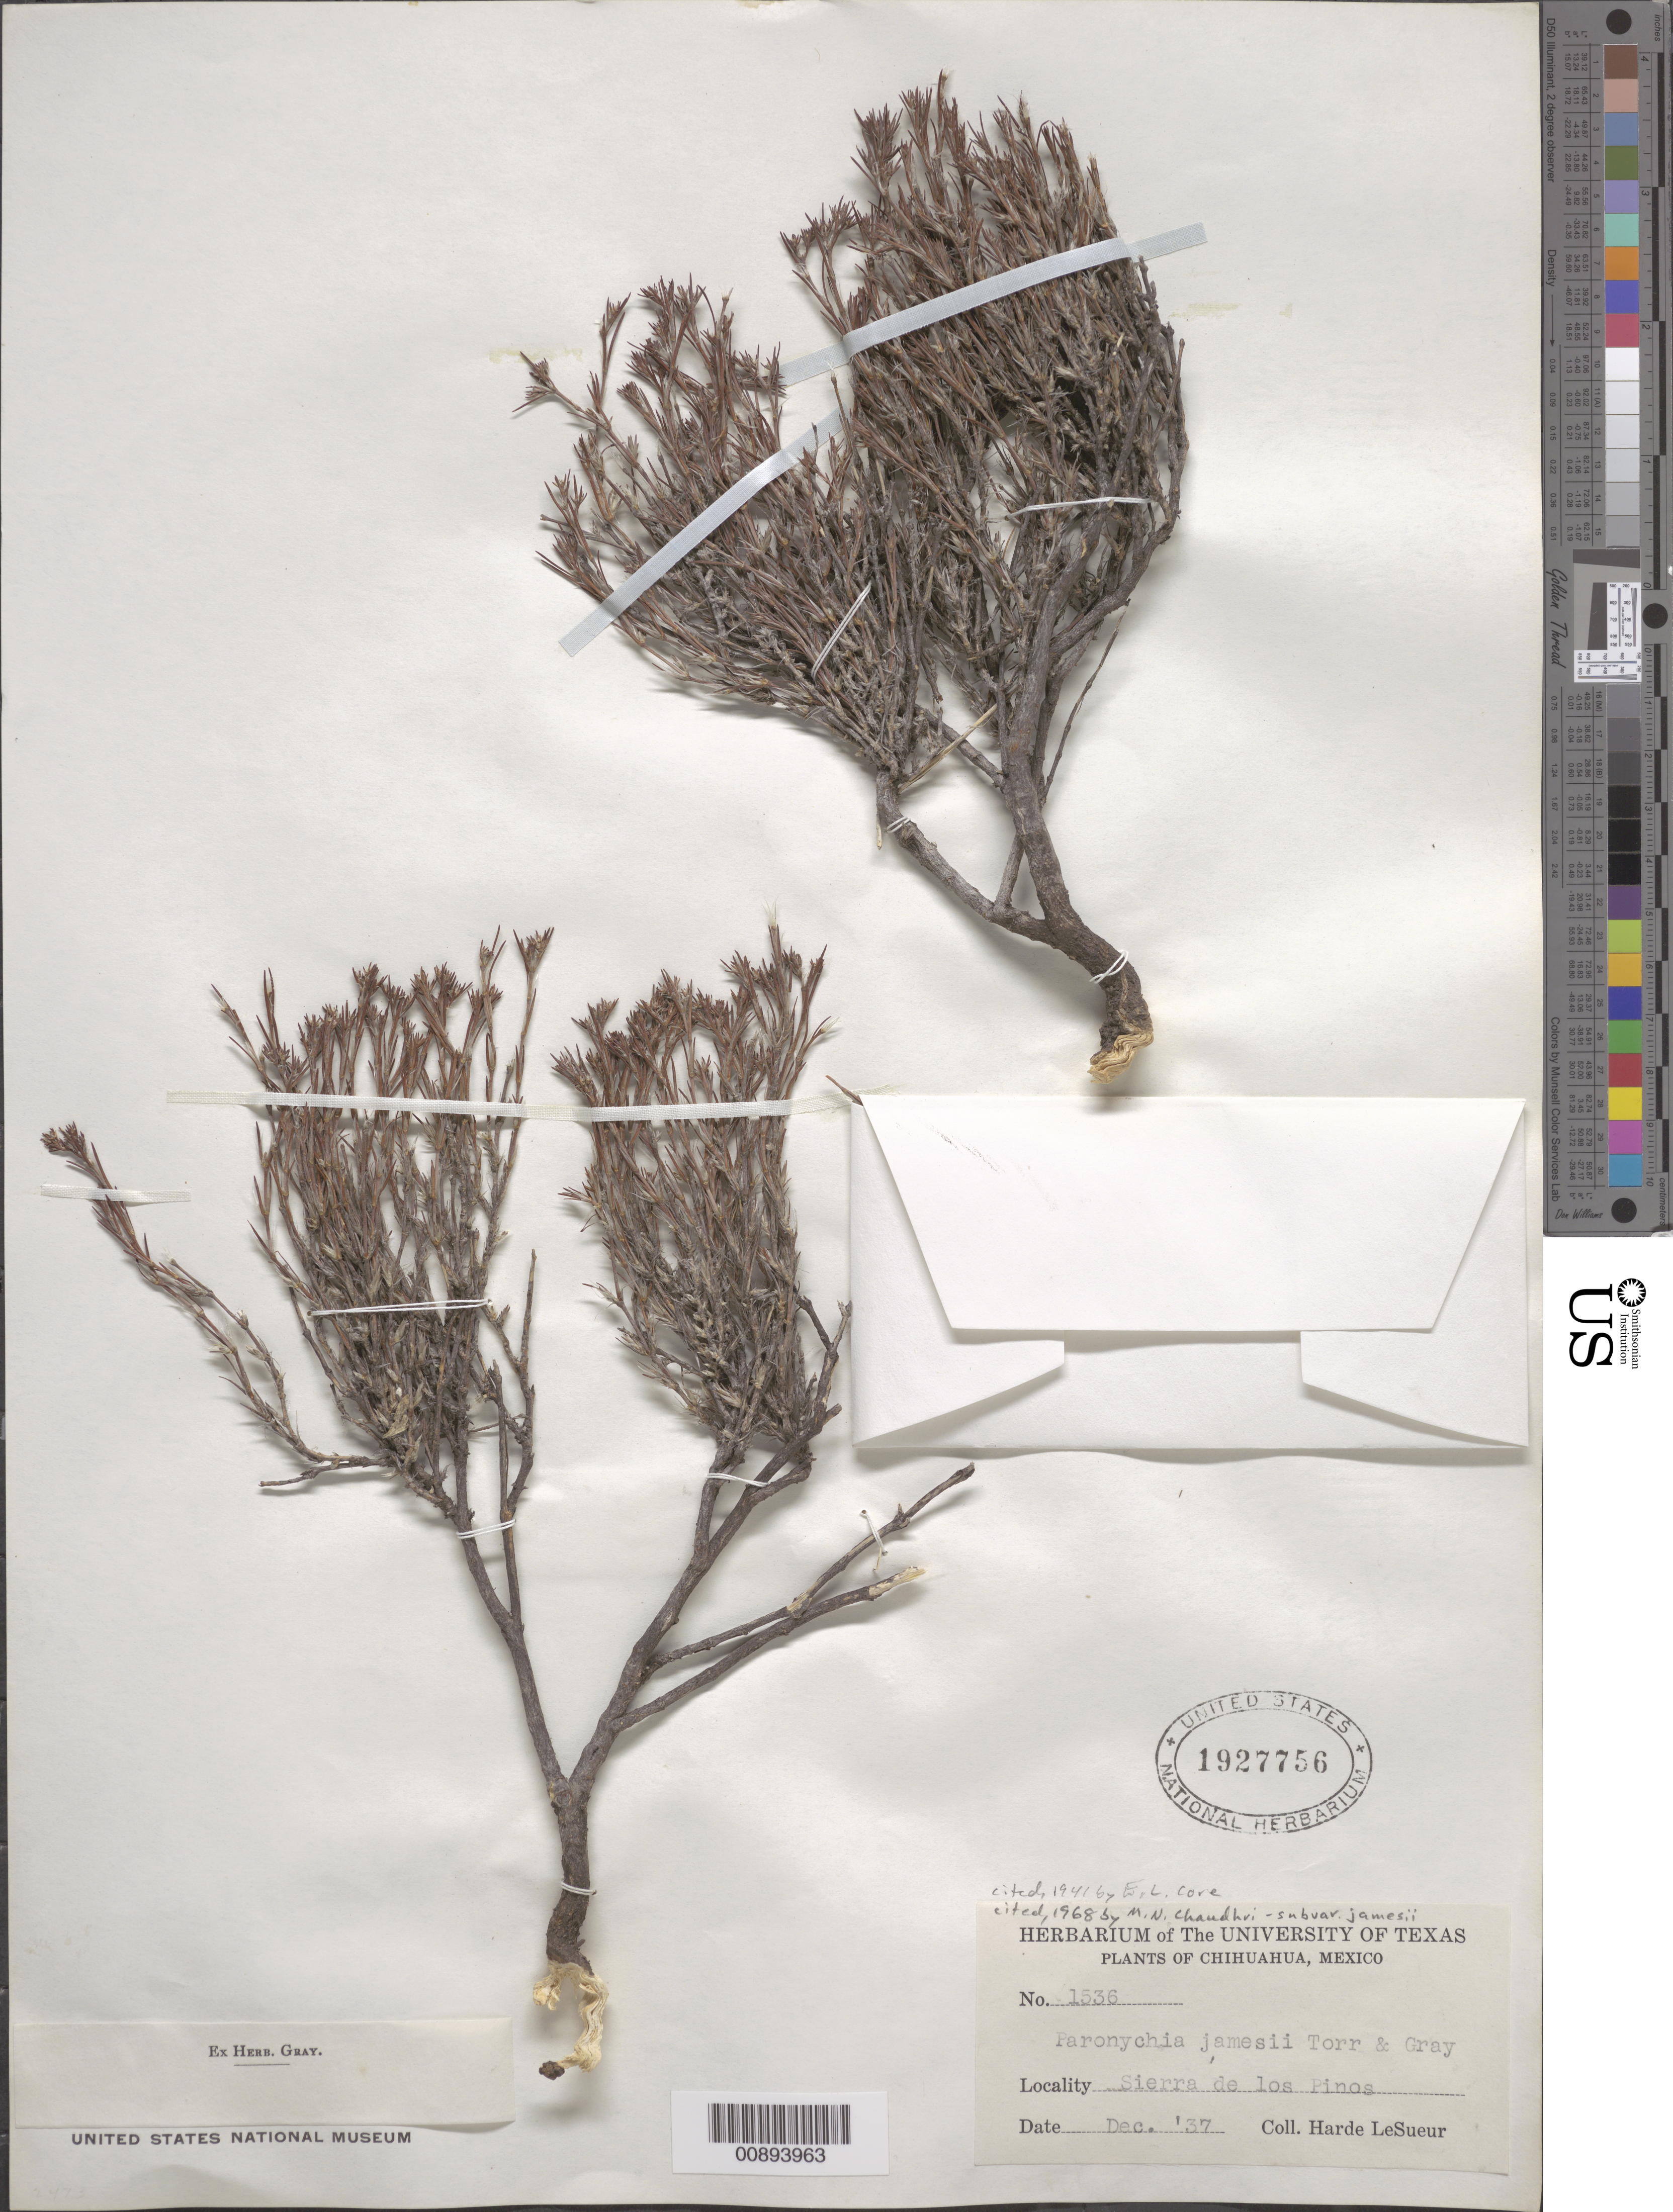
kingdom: Plantae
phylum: Tracheophyta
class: Magnoliopsida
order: Caryophyllales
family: Caryophyllaceae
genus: Paronychia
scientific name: Paronychia jamesii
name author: Torr. & A. Gray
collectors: D. H. LeSueur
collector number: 1536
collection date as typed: Dec 1937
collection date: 1937-12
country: Mexico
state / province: Chihuahua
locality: Sierra de los Pinos, Chihuahua.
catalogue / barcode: US 1927756